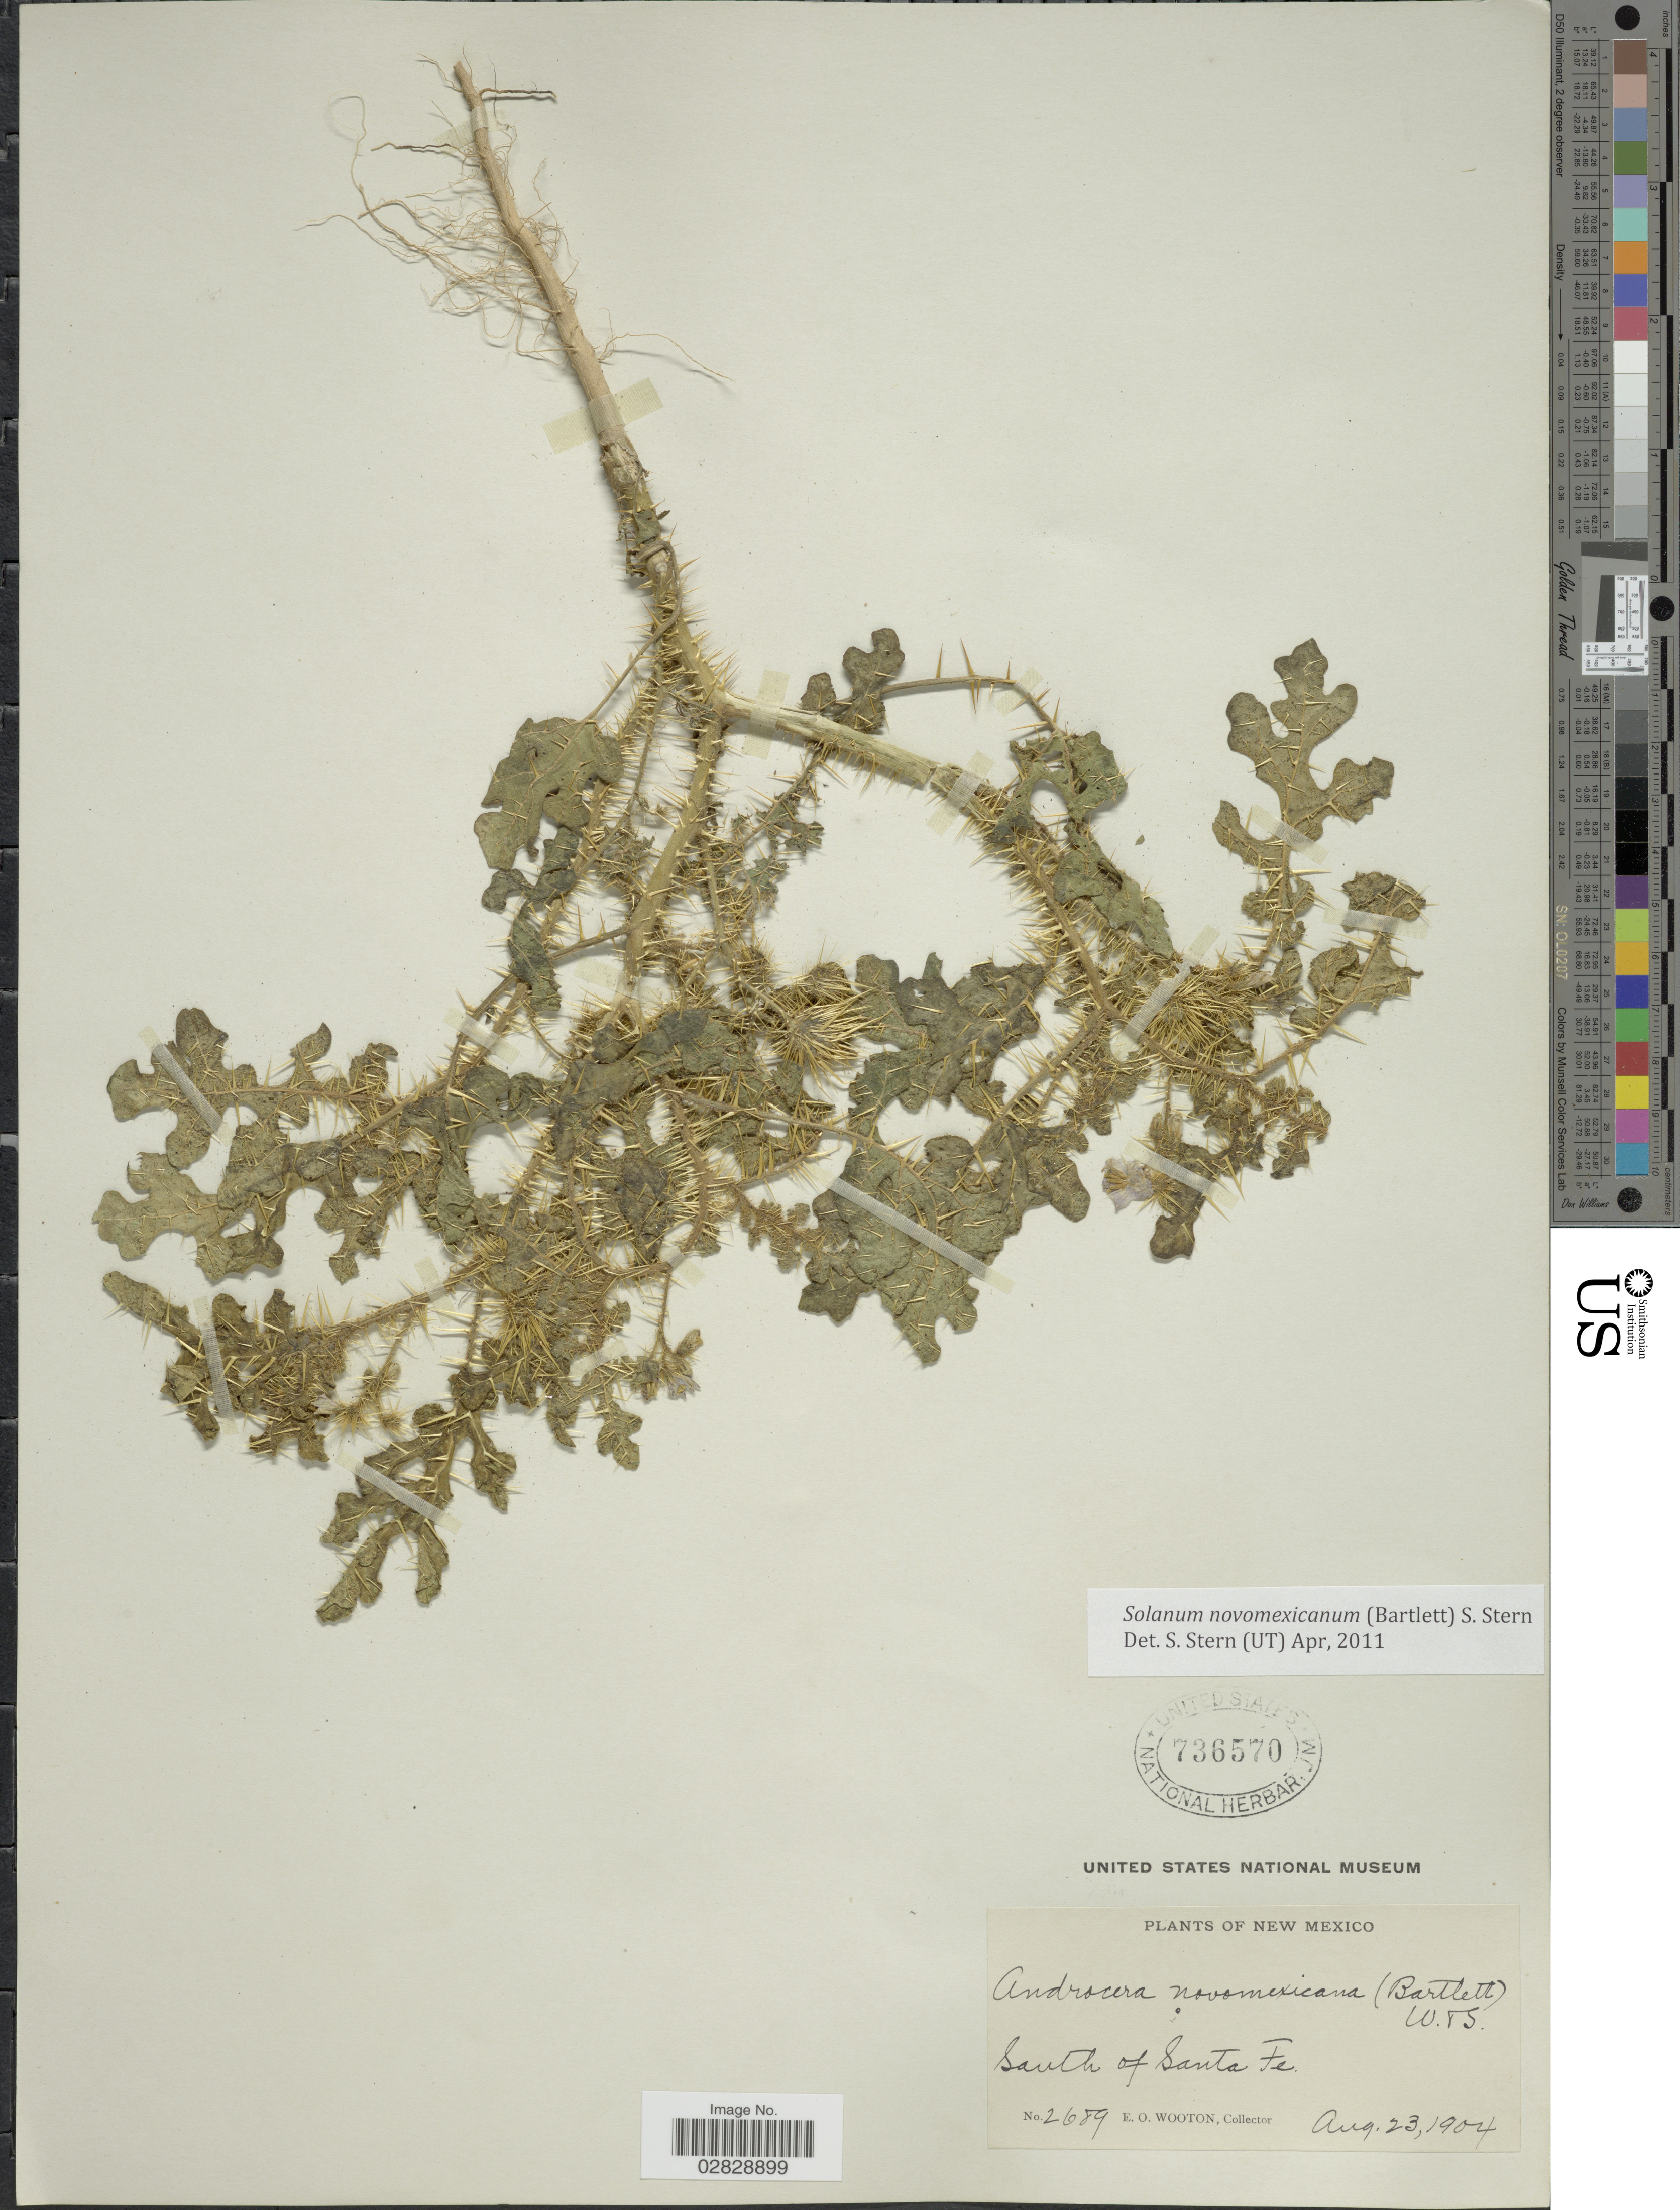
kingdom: Plantae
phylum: Tracheophyta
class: Magnoliopsida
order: Solanales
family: Solanaceae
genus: Solanum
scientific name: Solanum novomexicanum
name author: (Bartlett) S.R. Stern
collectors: E. O. Wooton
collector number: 2689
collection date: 1904-08-23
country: United States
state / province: New Mexico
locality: South of Santa Fe.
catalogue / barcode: US 736570